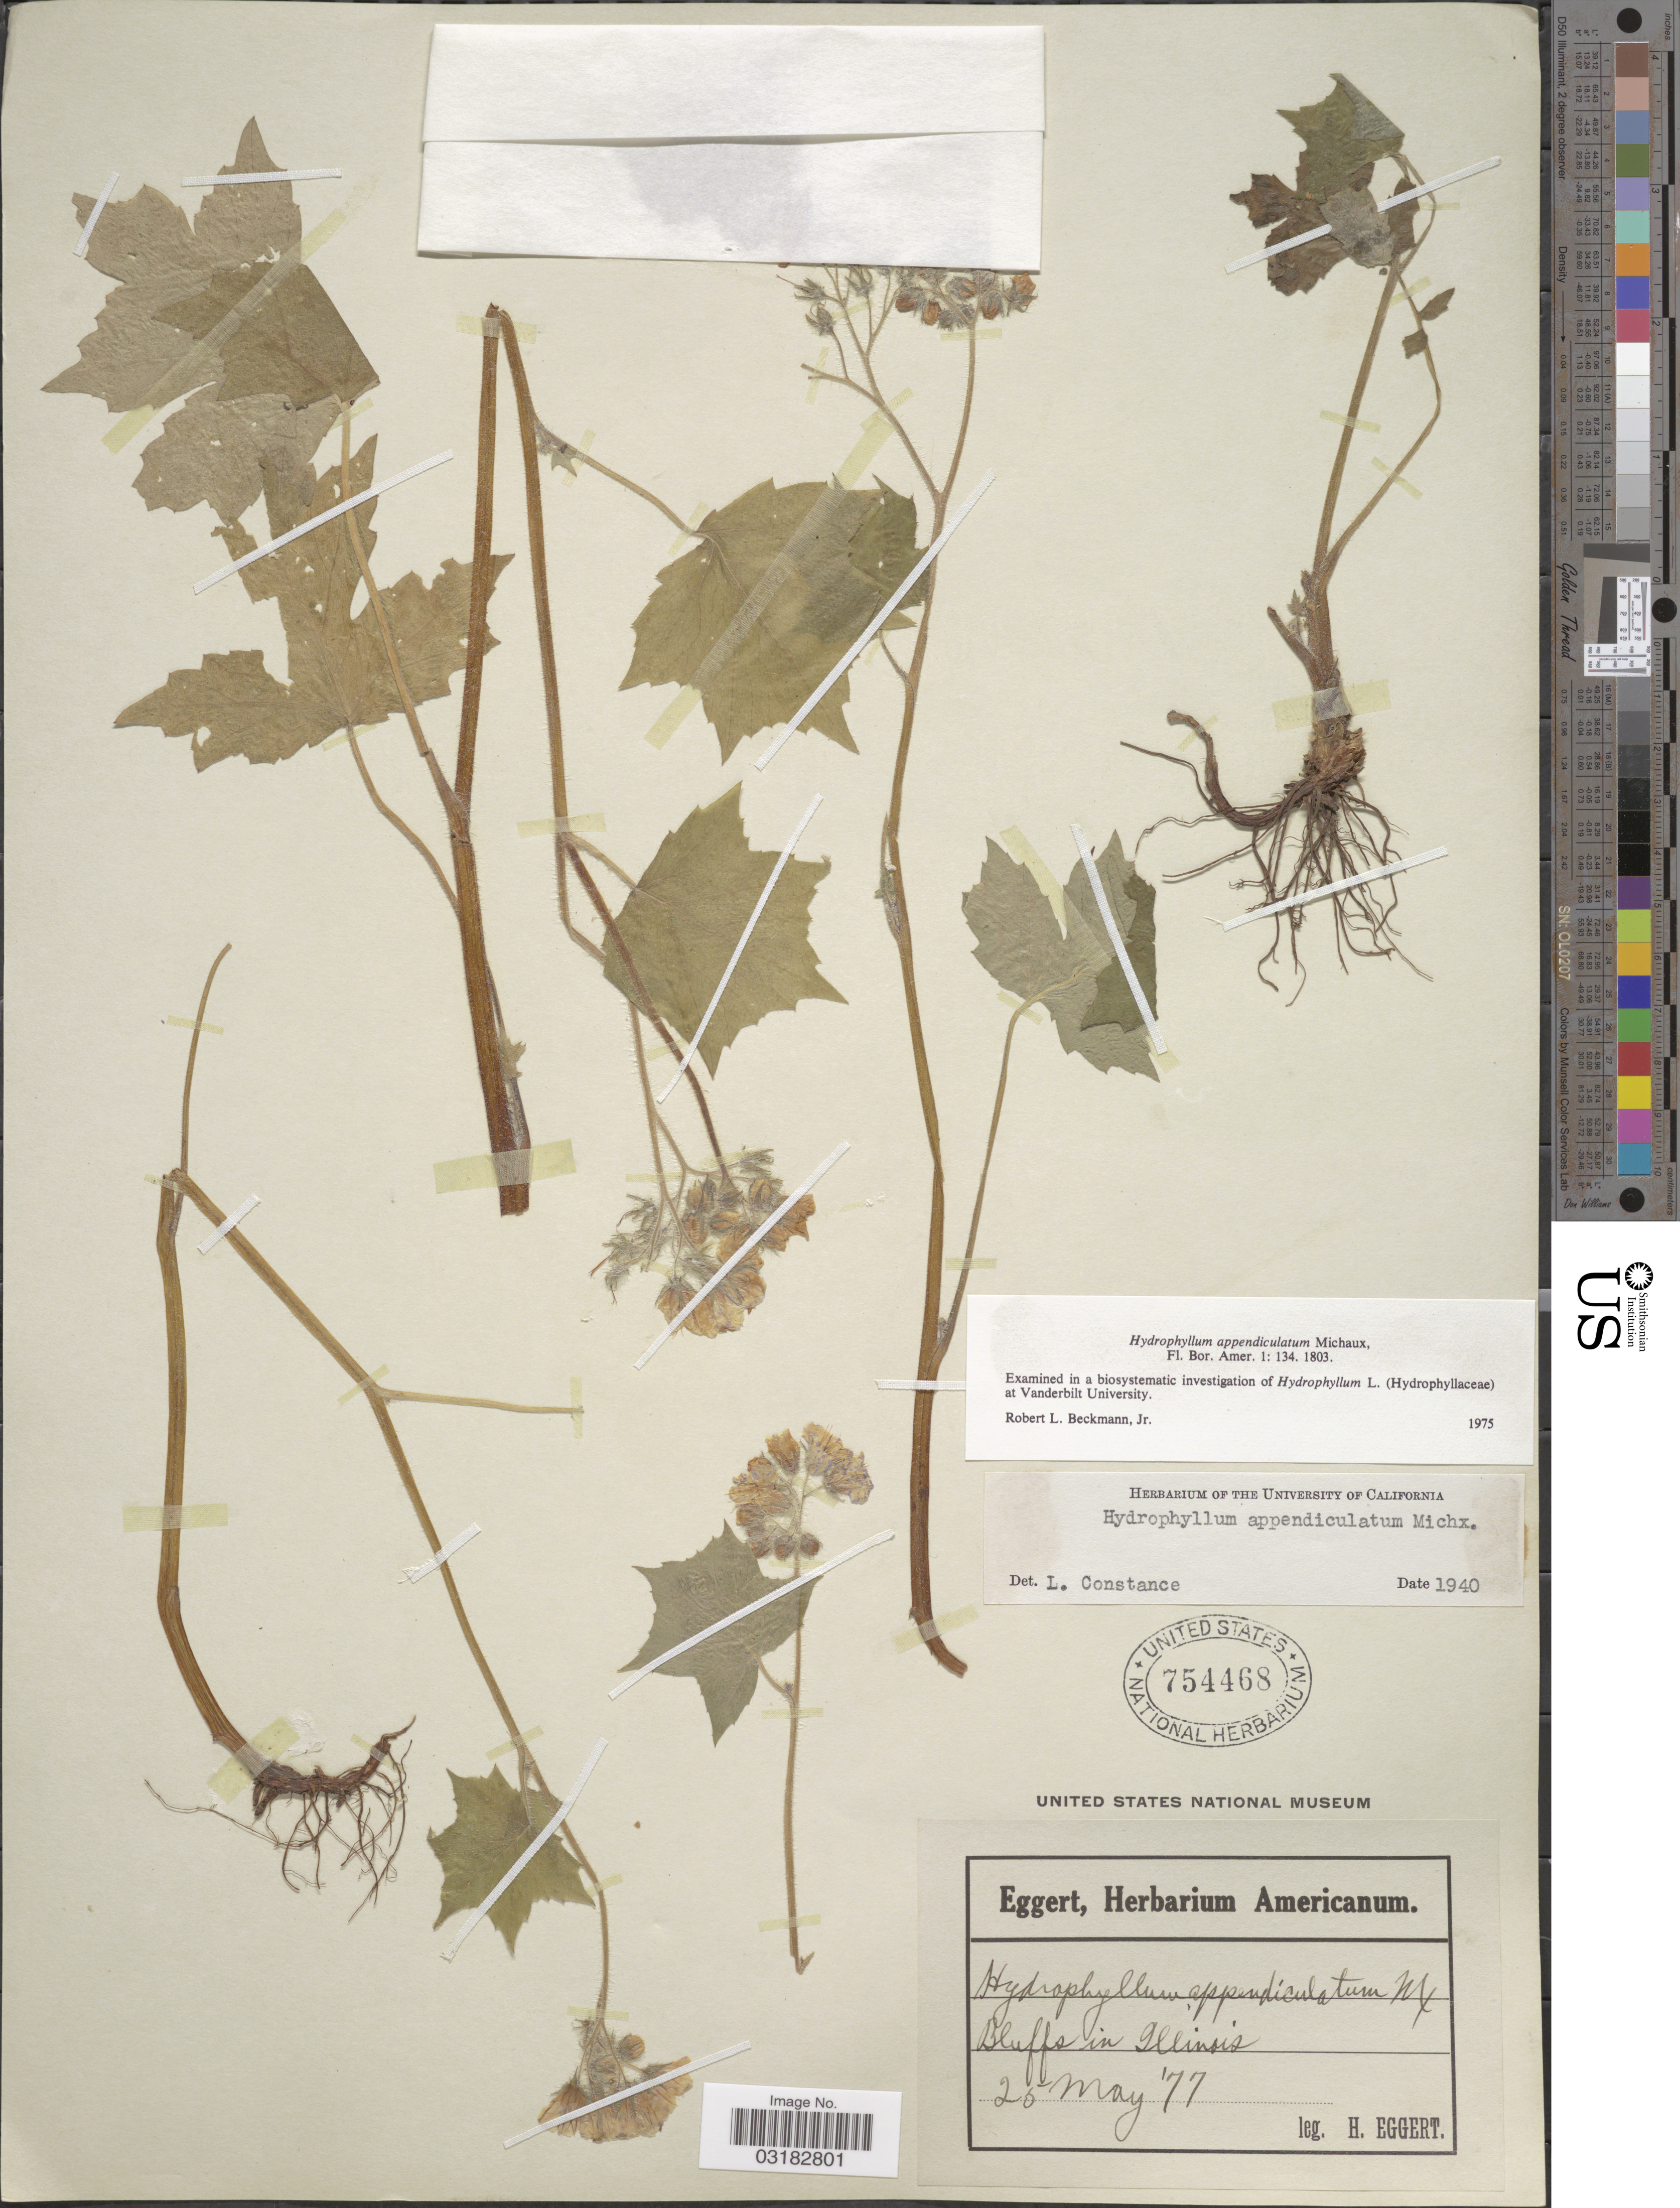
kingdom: Plantae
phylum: Tracheophyta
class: Magnoliopsida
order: Boraginales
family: Hydrophyllaceae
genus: Hydrophyllum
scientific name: Hydrophyllum appendiculatum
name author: Michx.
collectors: H. Eggert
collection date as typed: Transcribed d/m/y: 25/5/77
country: United States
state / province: Illinois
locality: Bluffs in Illinois.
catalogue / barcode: US 754468